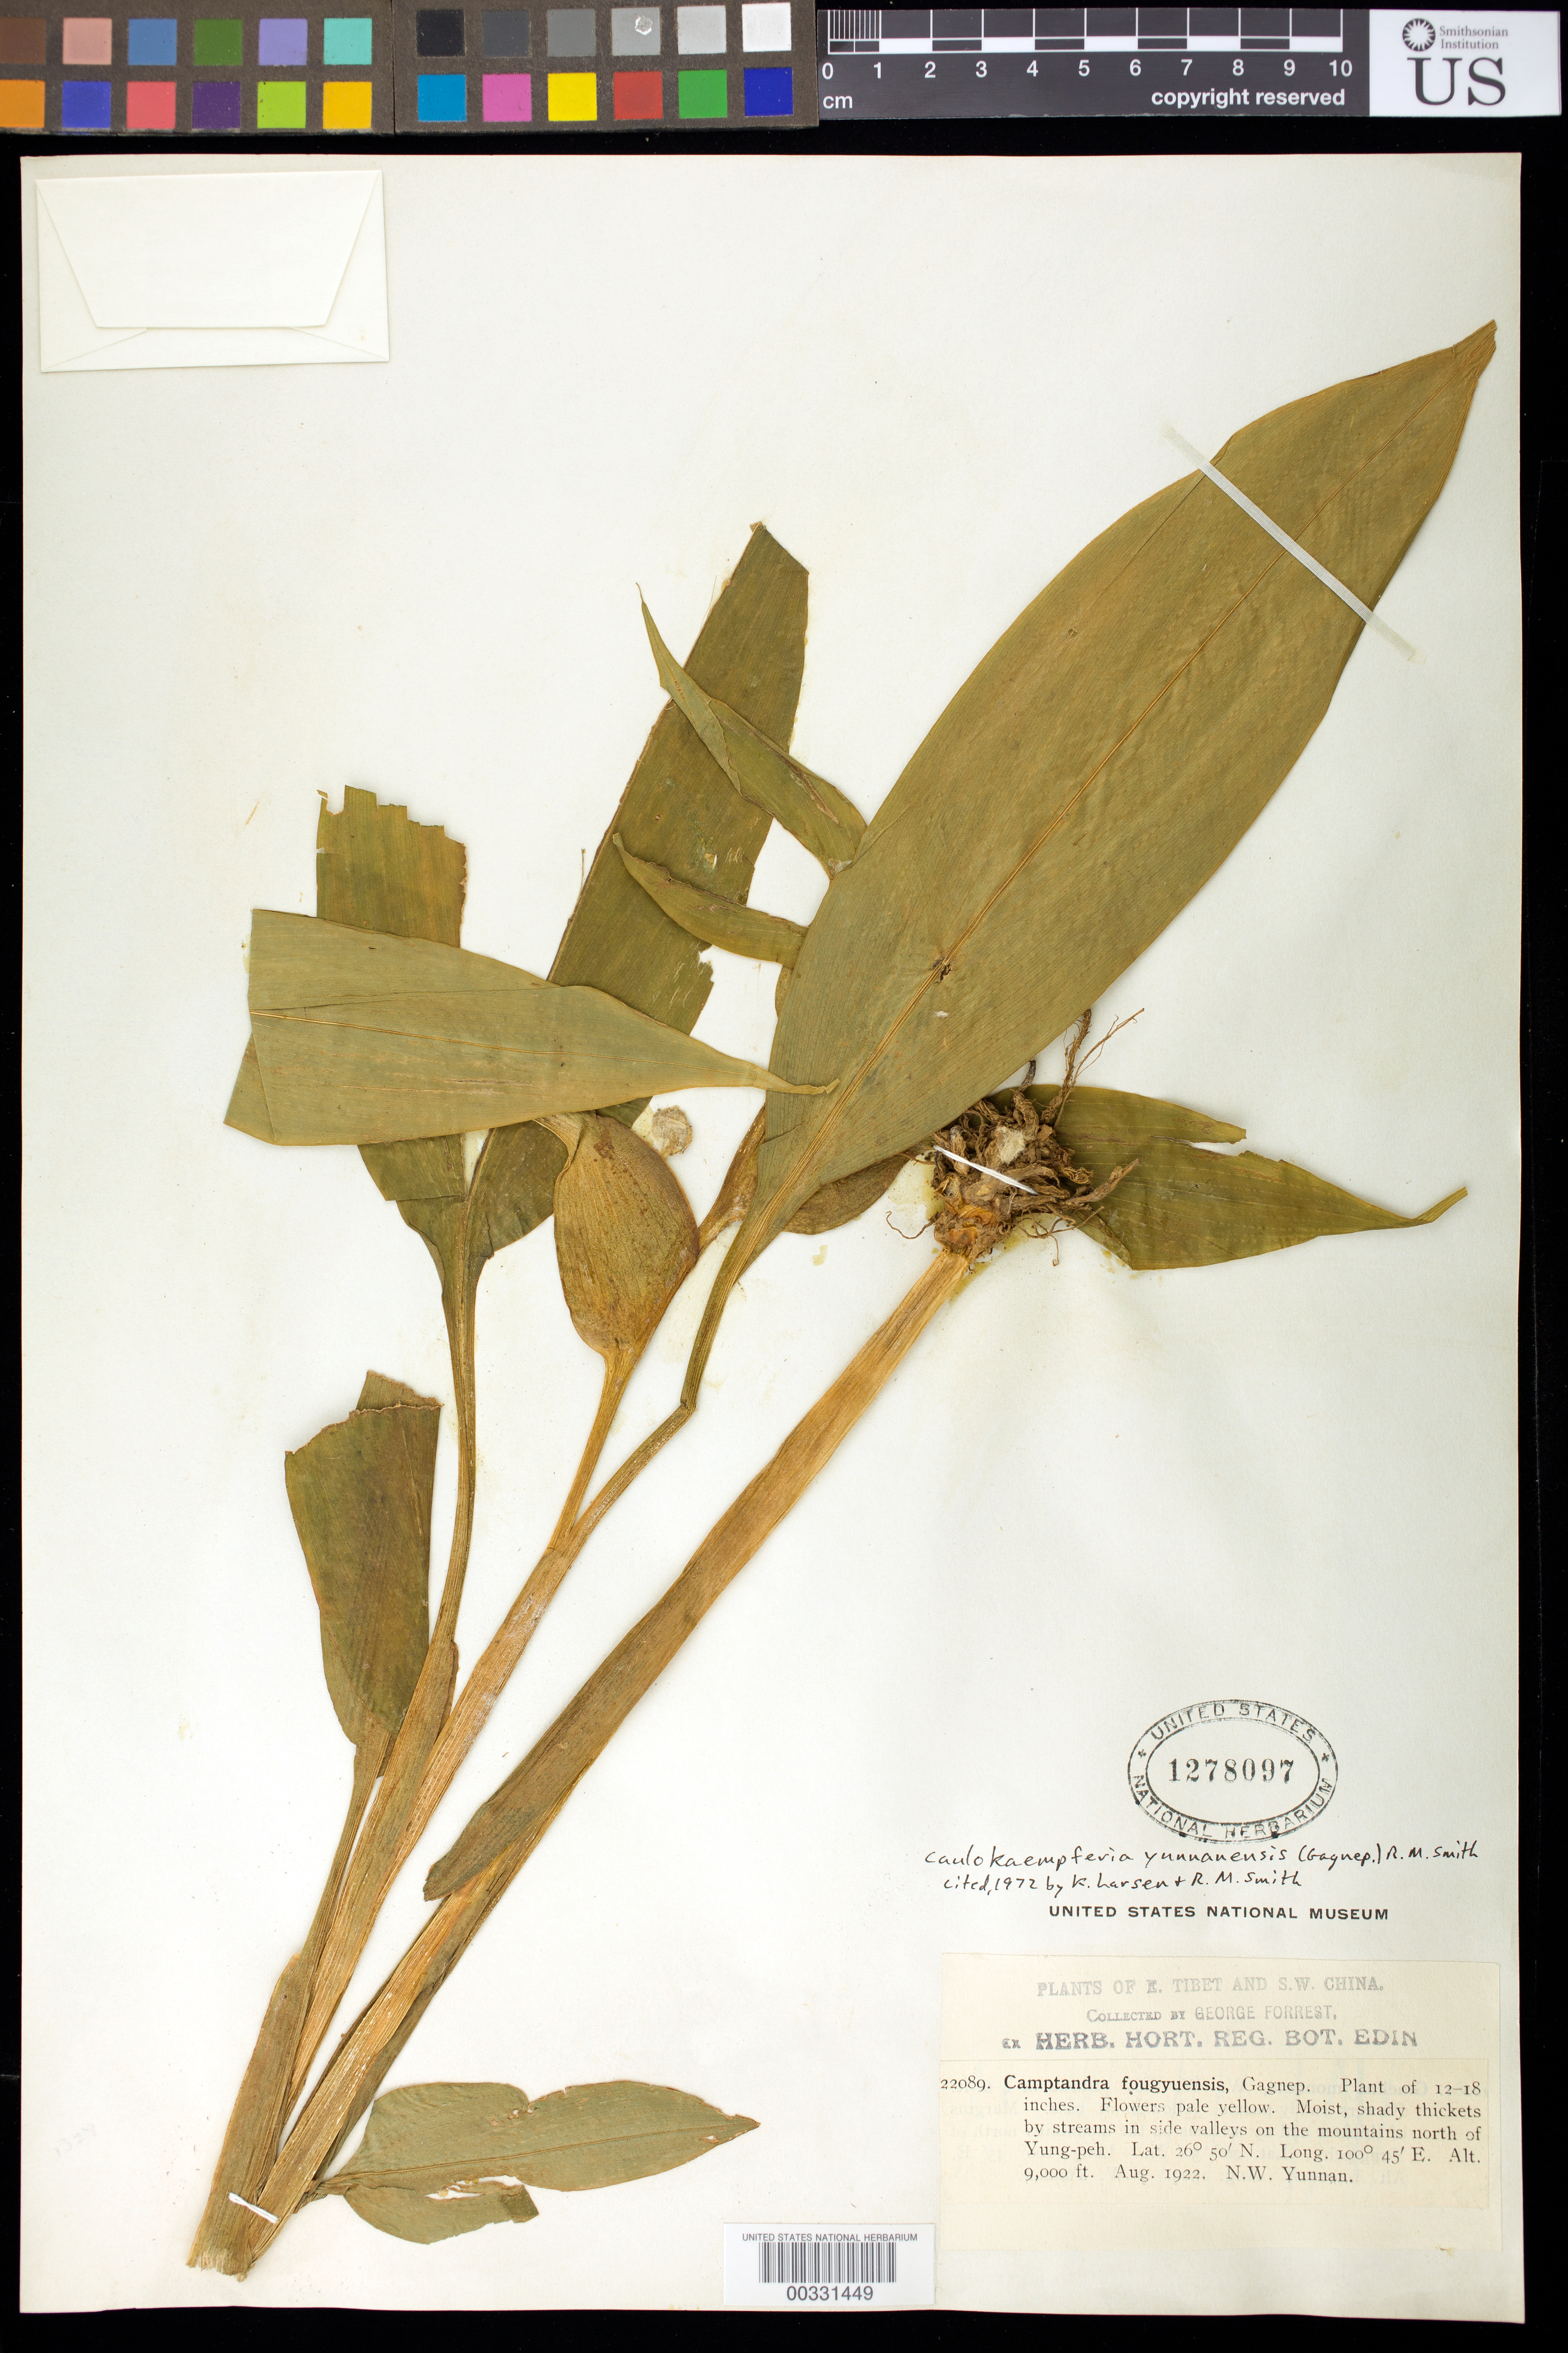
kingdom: Plantae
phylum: Tracheophyta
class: Liliopsida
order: Zingiberales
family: Zingiberaceae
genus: Camptandra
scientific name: Camptandra fongyuensis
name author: (Gagnep.) K. Schum.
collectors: G. Forrest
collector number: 22089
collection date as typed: Aug 1922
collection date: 1922-08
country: China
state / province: Yunnan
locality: N.w. yunnan, on mountains n of yung-peh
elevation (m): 2743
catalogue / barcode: US 1278097